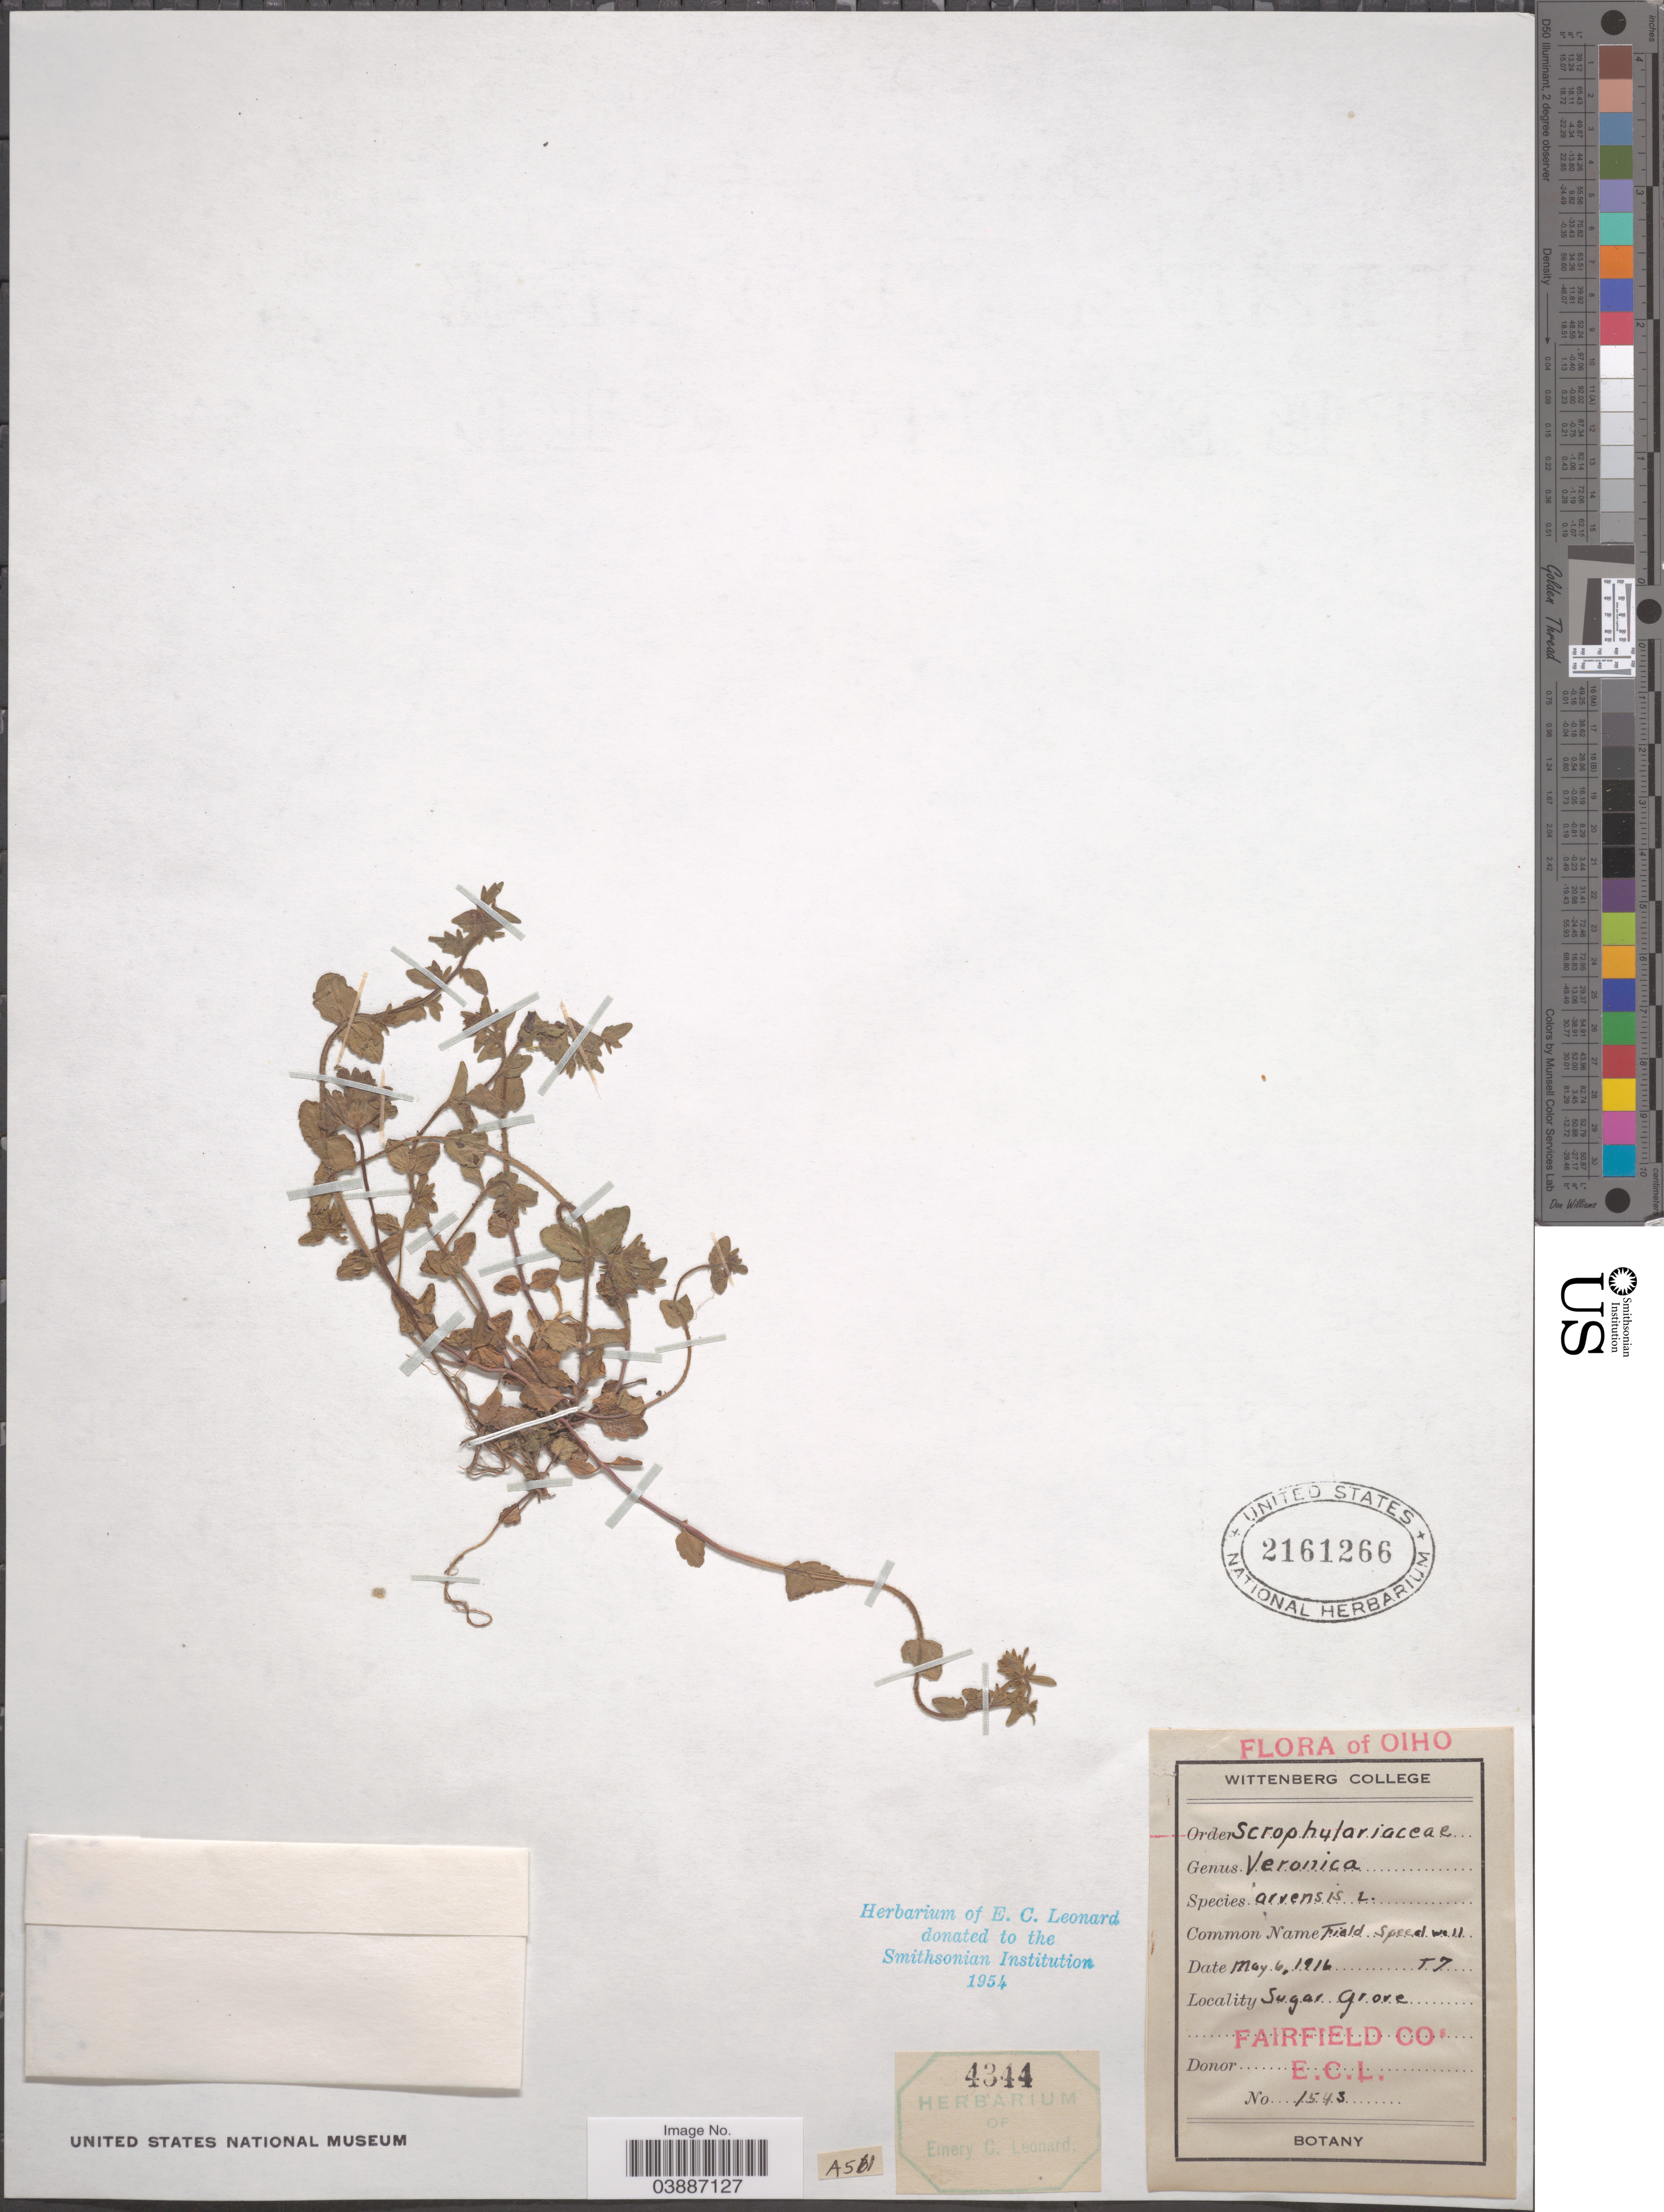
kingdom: Plantae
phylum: Tracheophyta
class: Magnoliopsida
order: Lamiales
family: Plantaginaceae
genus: Veronica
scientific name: Veronica arvensis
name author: L.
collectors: E. C. Leonard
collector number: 1543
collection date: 1916-05-06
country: United States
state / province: Ohio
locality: Sugar Grove. Fairfield Co.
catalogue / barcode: US 2161266